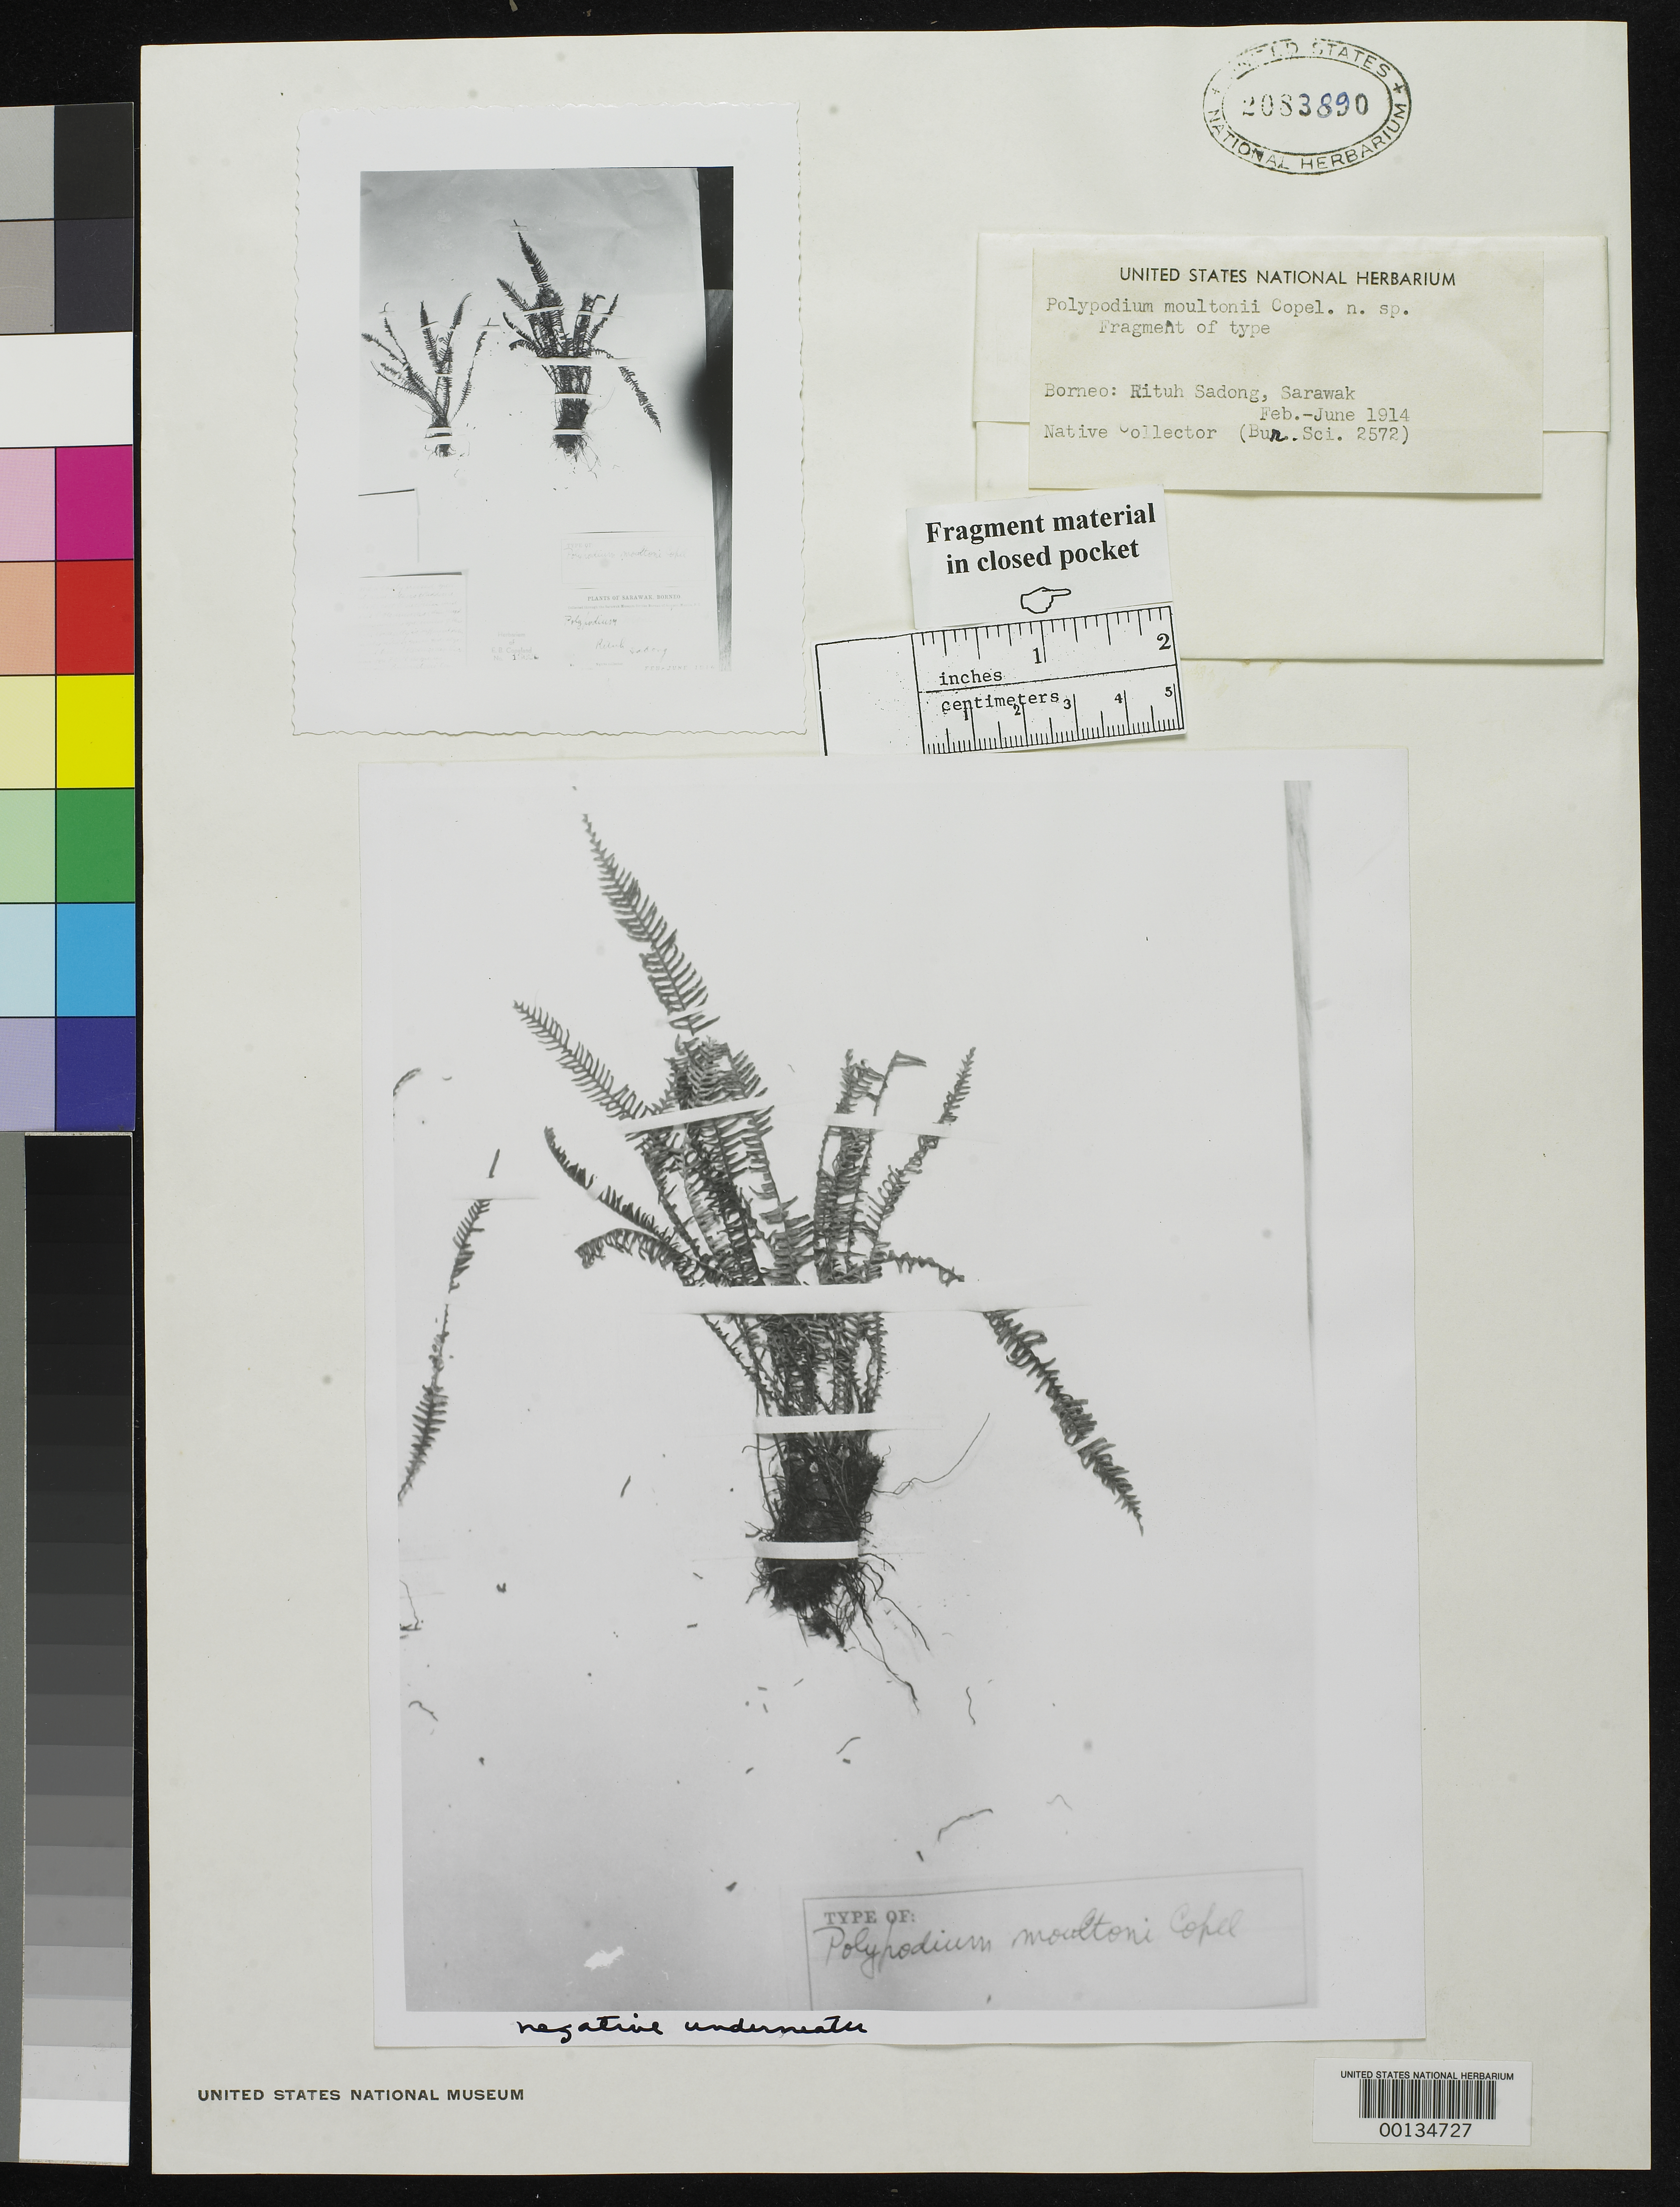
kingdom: Plantae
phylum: Tracheophyta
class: Polypodiopsida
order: Polypodiales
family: Polypodiaceae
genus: Polypodium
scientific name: Polypodium moultonii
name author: Copel.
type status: Isotype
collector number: Bur. Sci. 2572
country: Malaysia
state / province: Sarawak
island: Borneo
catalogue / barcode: US 2083890